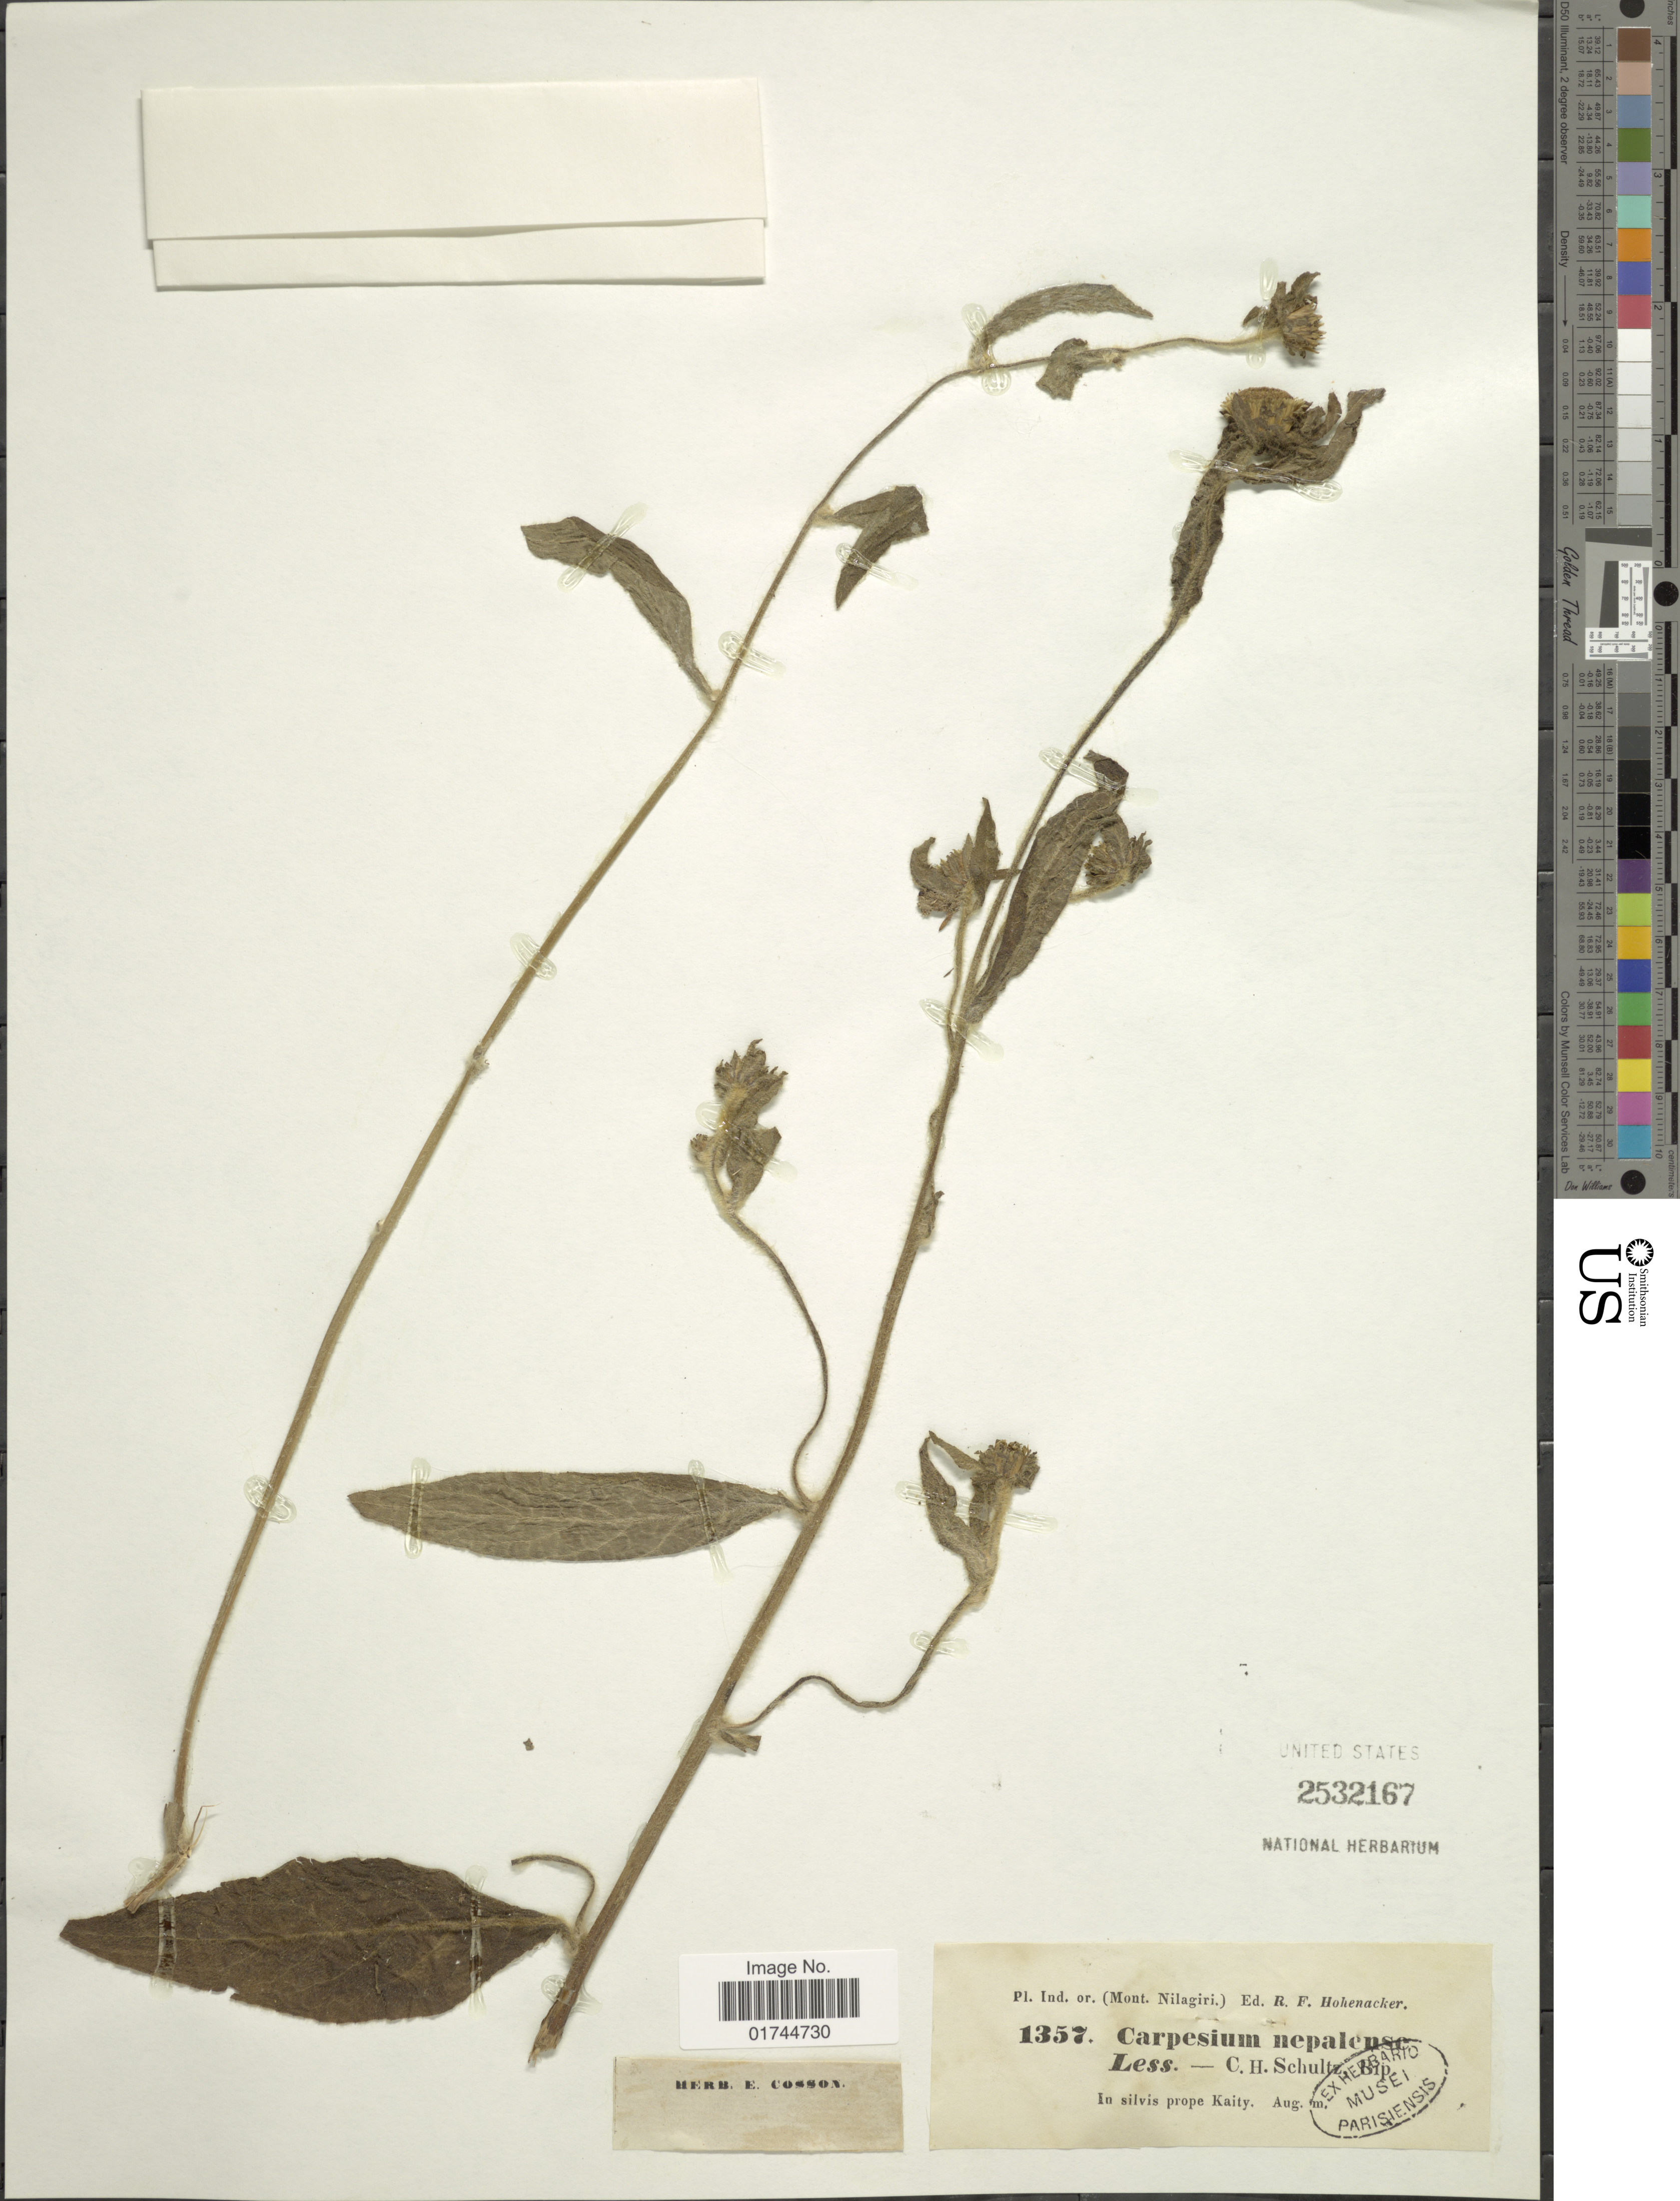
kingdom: Plantae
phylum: Tracheophyta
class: Magnoliopsida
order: Asterales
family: Asteraceae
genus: Carpesium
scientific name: Carpesium nepalense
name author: Less.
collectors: R. F. Hohenacker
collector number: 1357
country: India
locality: Ind. or. (Mont. Nilagari), in silvis prope Kaity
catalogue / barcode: US 2532167